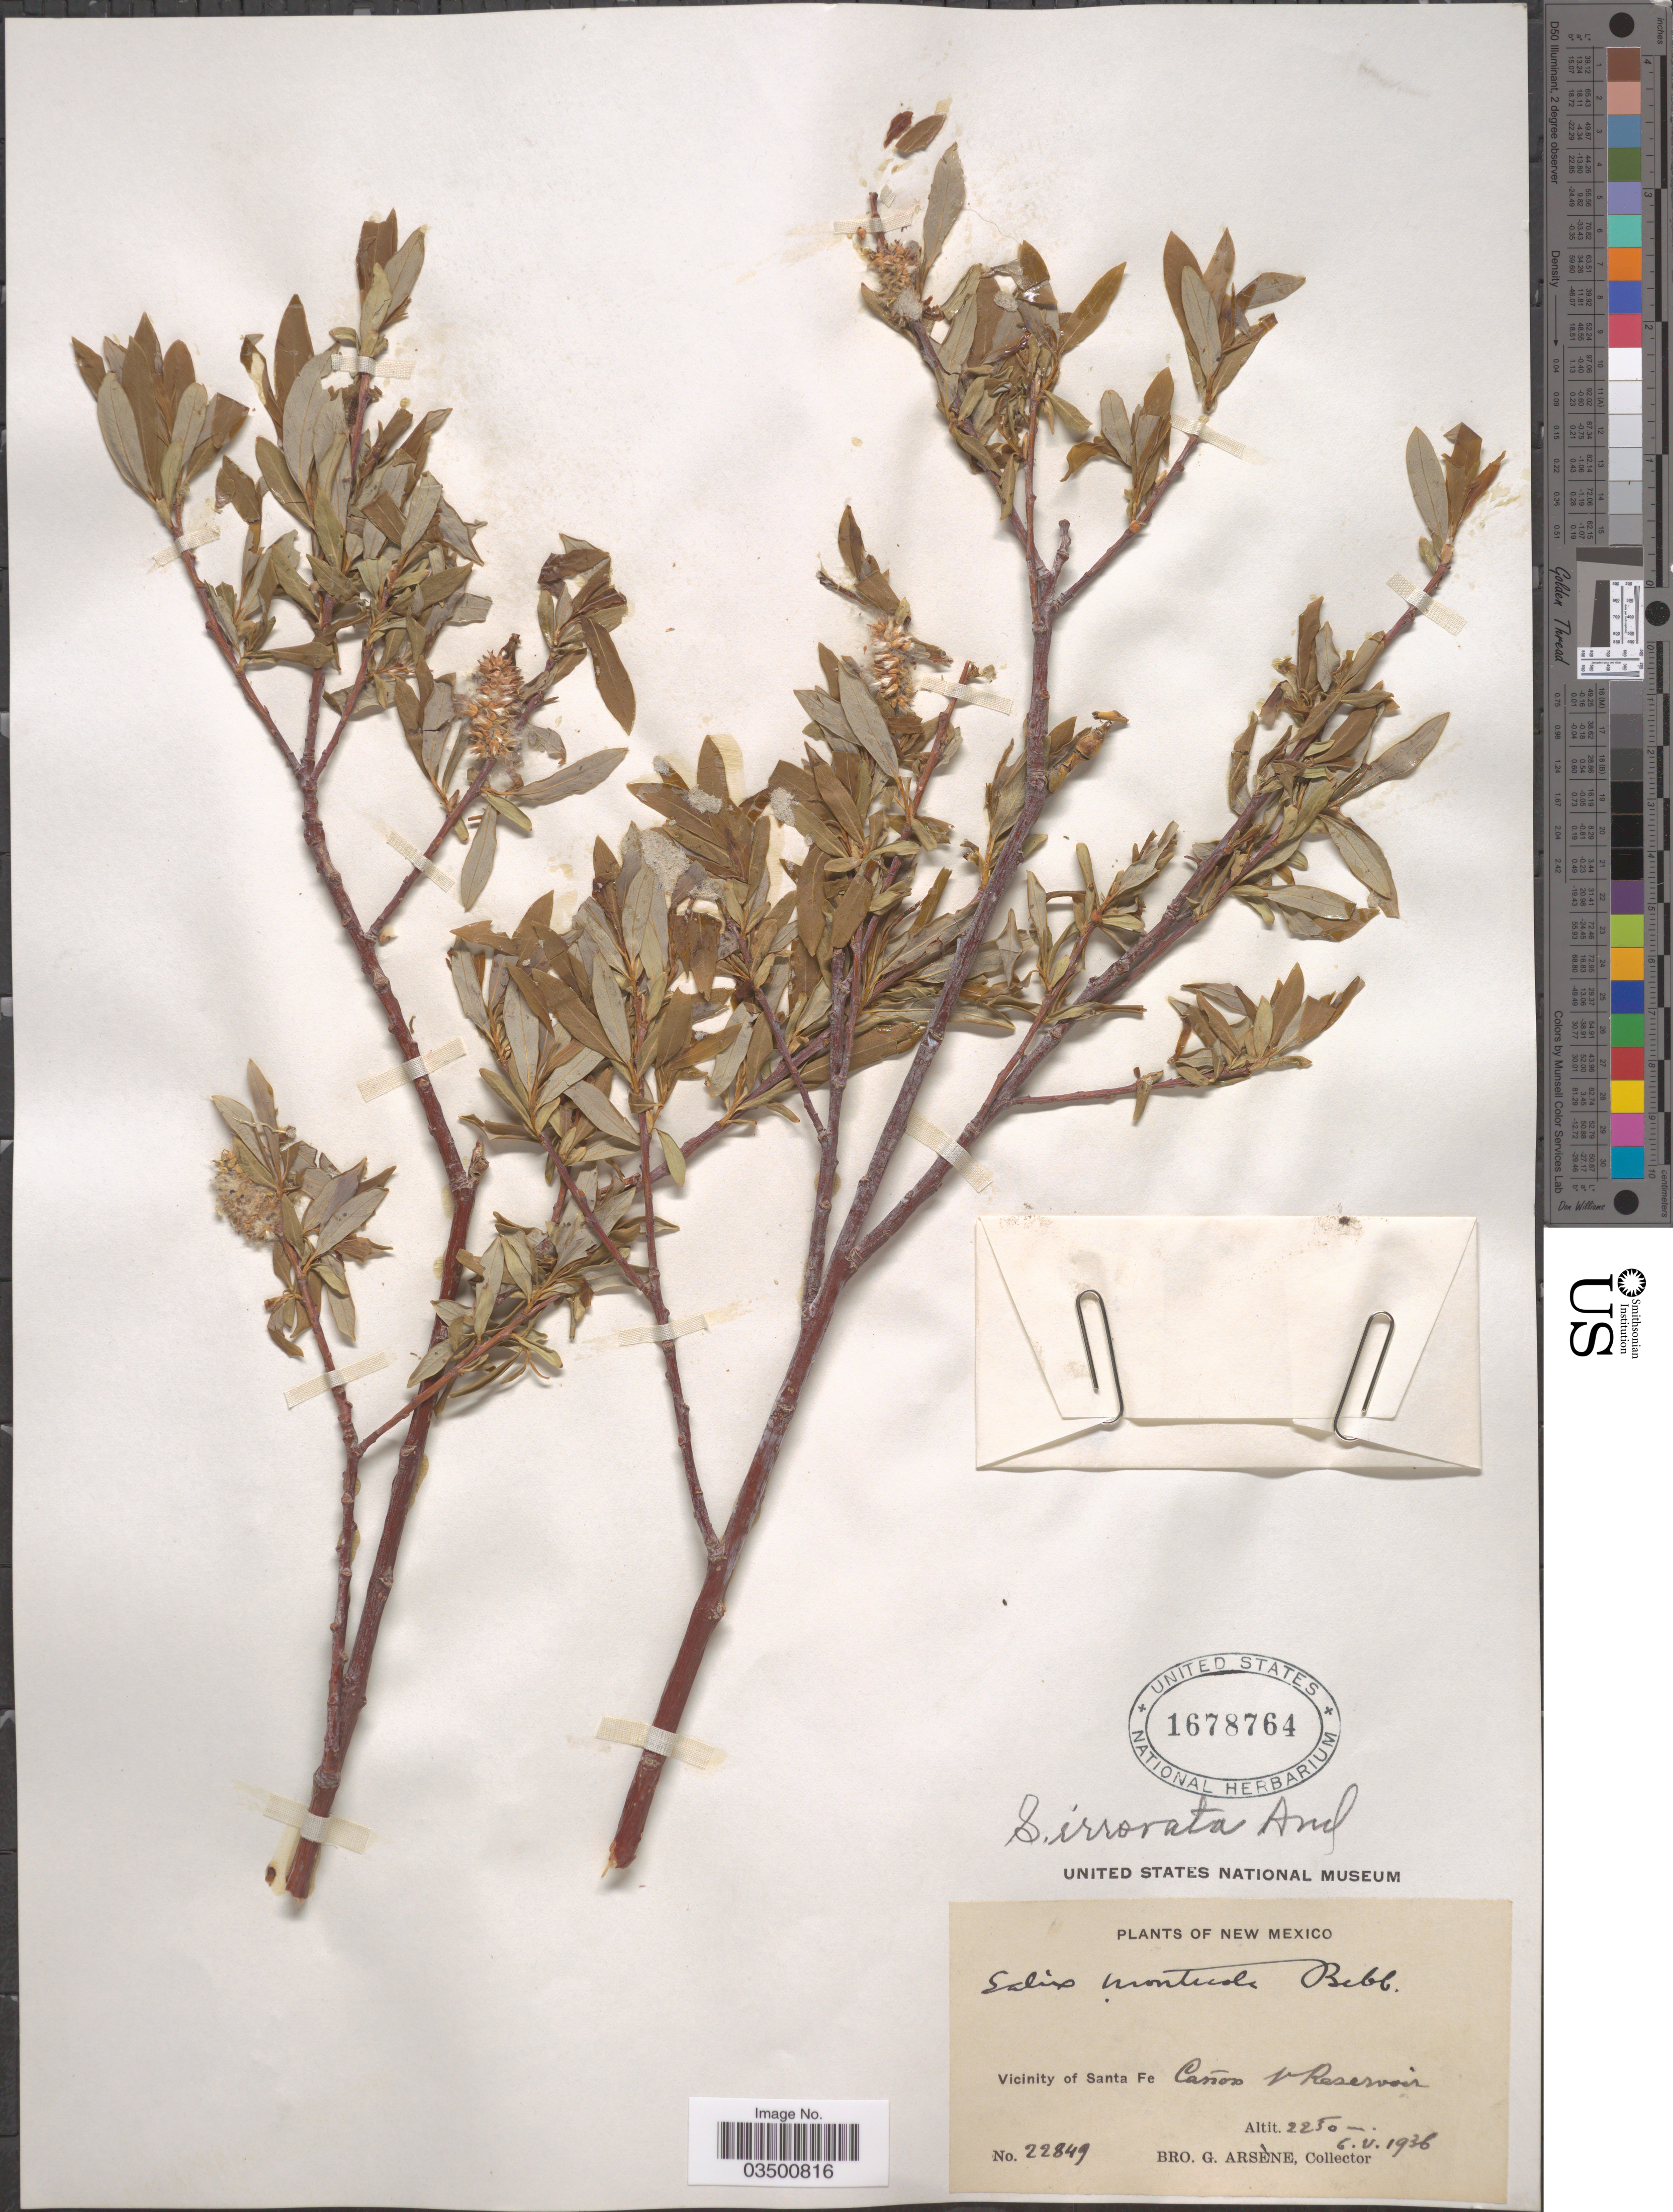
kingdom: Plantae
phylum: Tracheophyta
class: Magnoliopsida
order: Malpighiales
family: Salicaceae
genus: Salix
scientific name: Salix irrorata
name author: Andersson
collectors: Bro. G. Arsène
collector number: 22849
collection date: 1936-05-06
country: United States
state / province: New Mexico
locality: Vicinity of Santa Fe Cañon & Reservoir.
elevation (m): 2250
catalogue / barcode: US 1678764